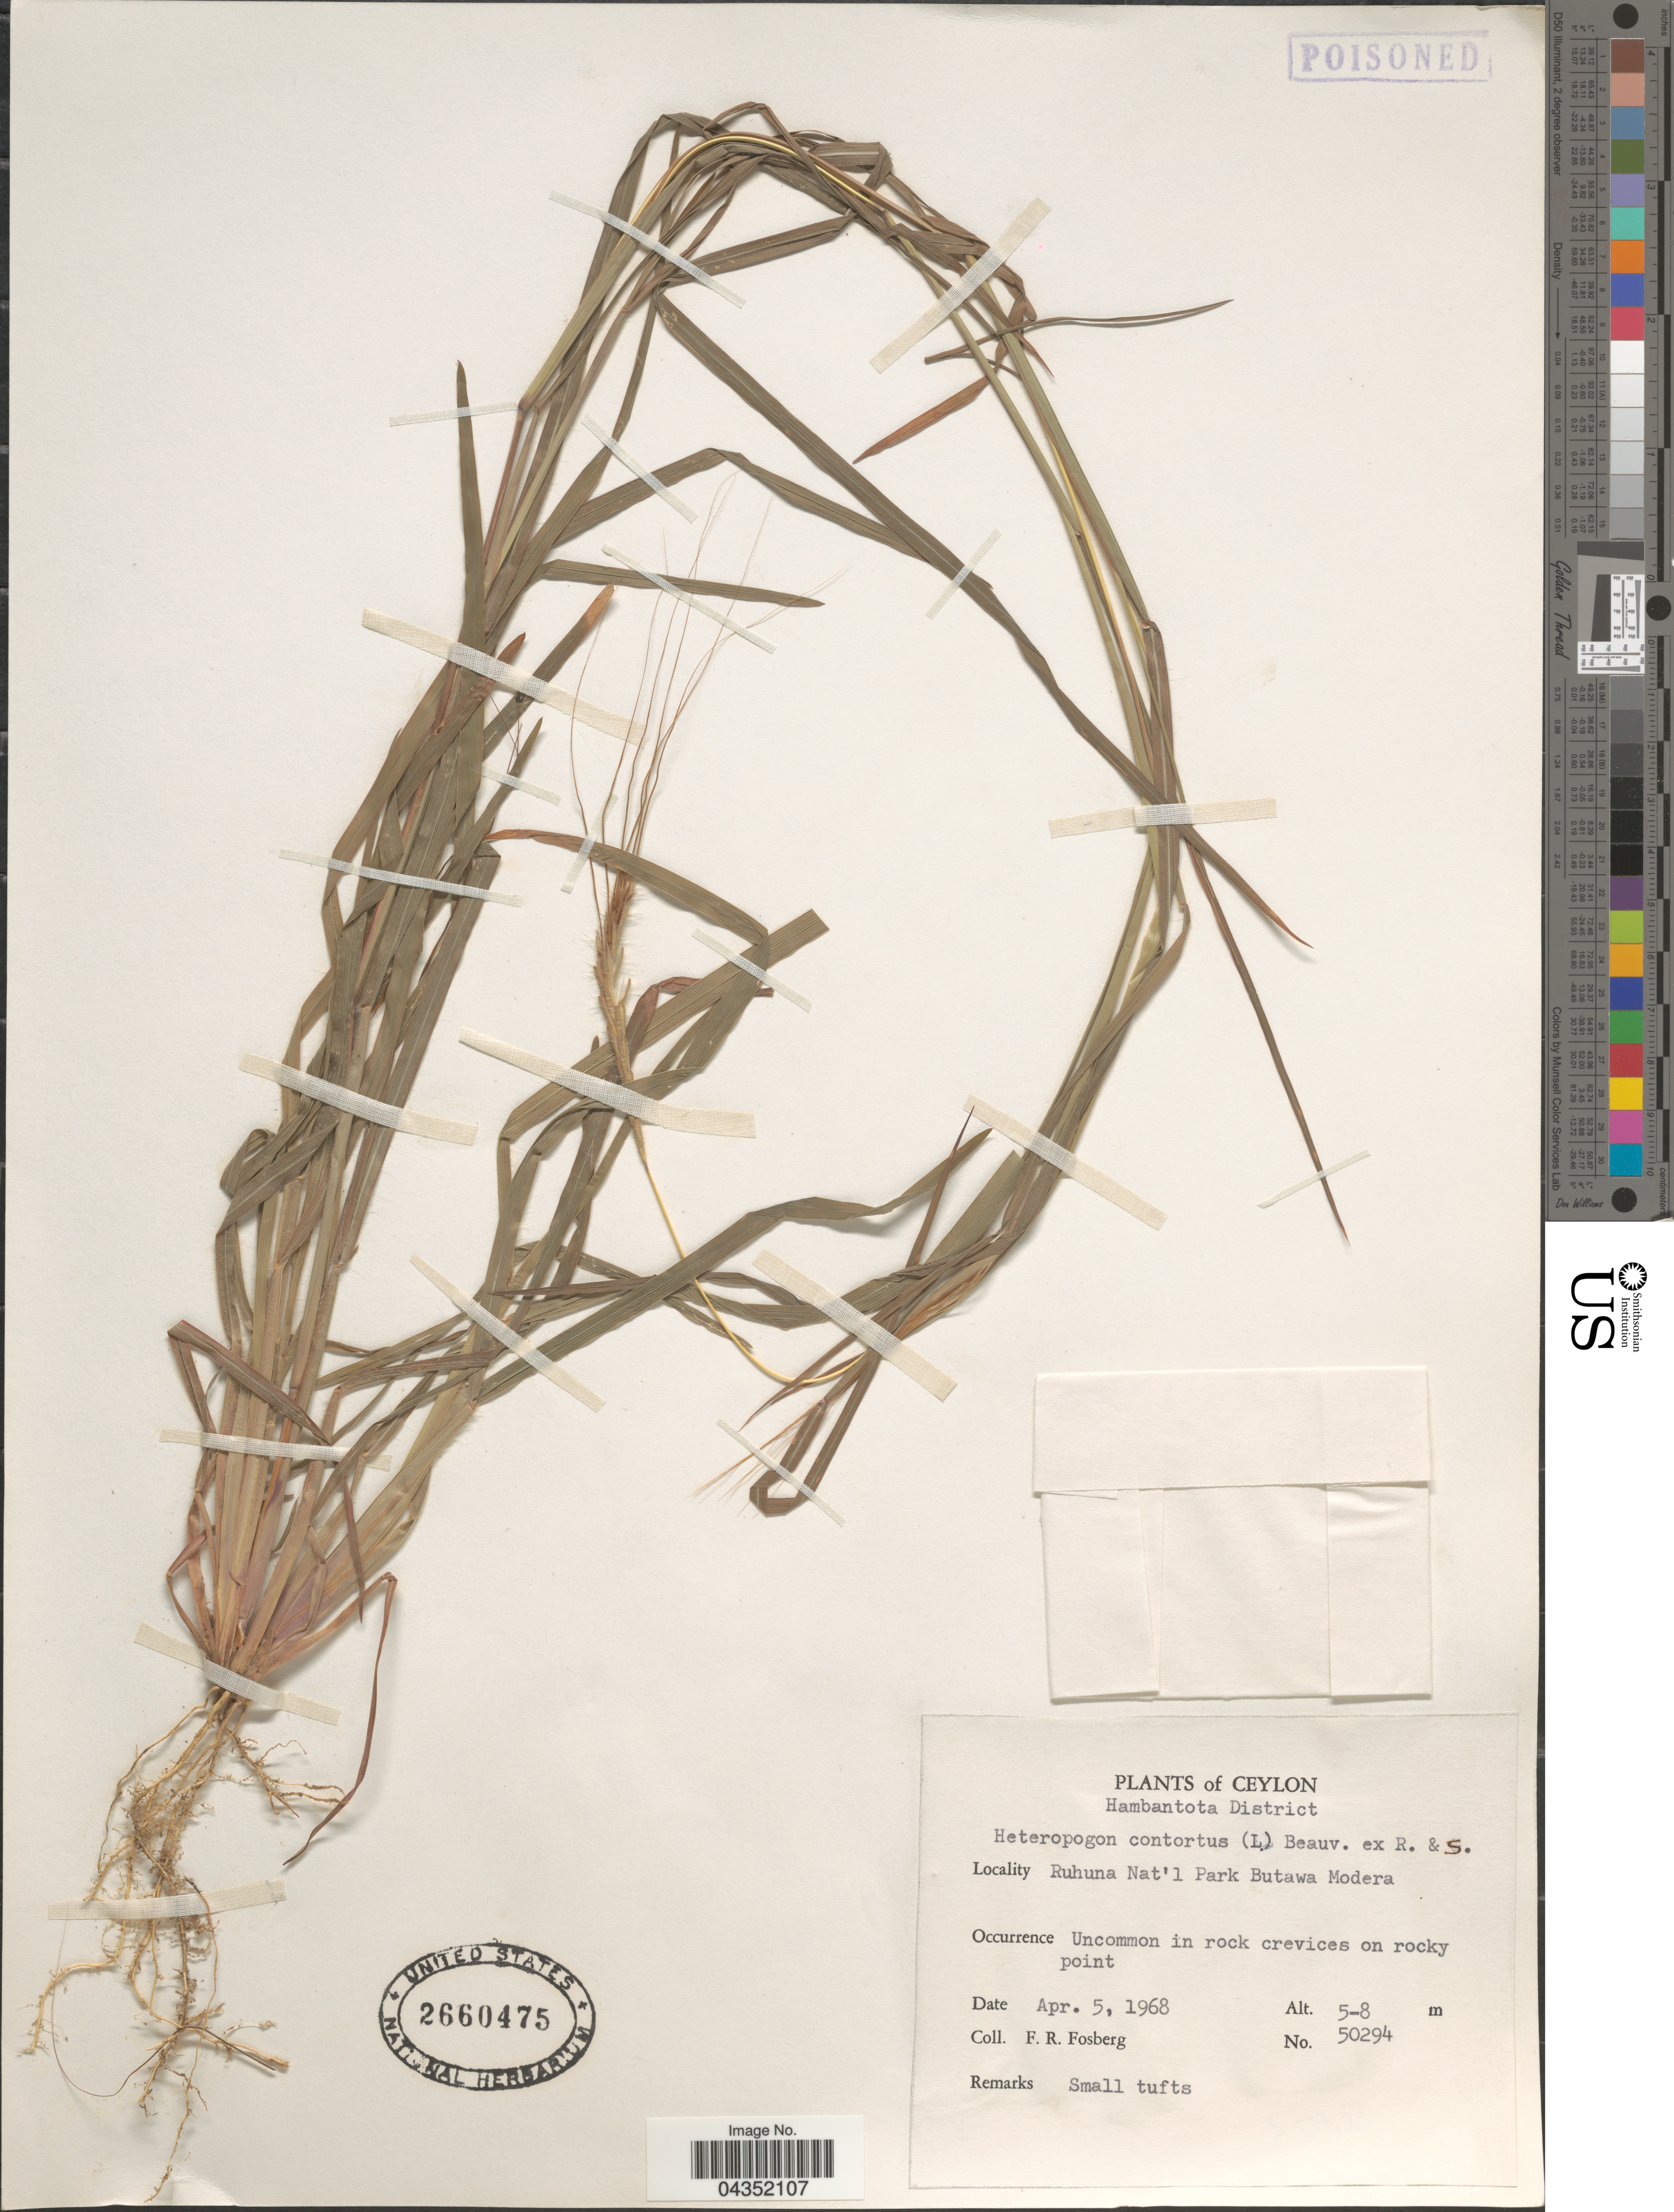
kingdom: Plantae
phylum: Tracheophyta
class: Liliopsida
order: Poales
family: Poaceae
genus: Heteropogon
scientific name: Heteropogon contortus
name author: (L.) P. Beauv. ex Roem. & Schult.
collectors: F. R. Fosberg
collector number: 50294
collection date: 1968-04-05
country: Sri Lanka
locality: Ceylon. Hambantota District. Ruhuna Nat.l Park Butawa Modera.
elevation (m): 5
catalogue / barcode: US 2660475